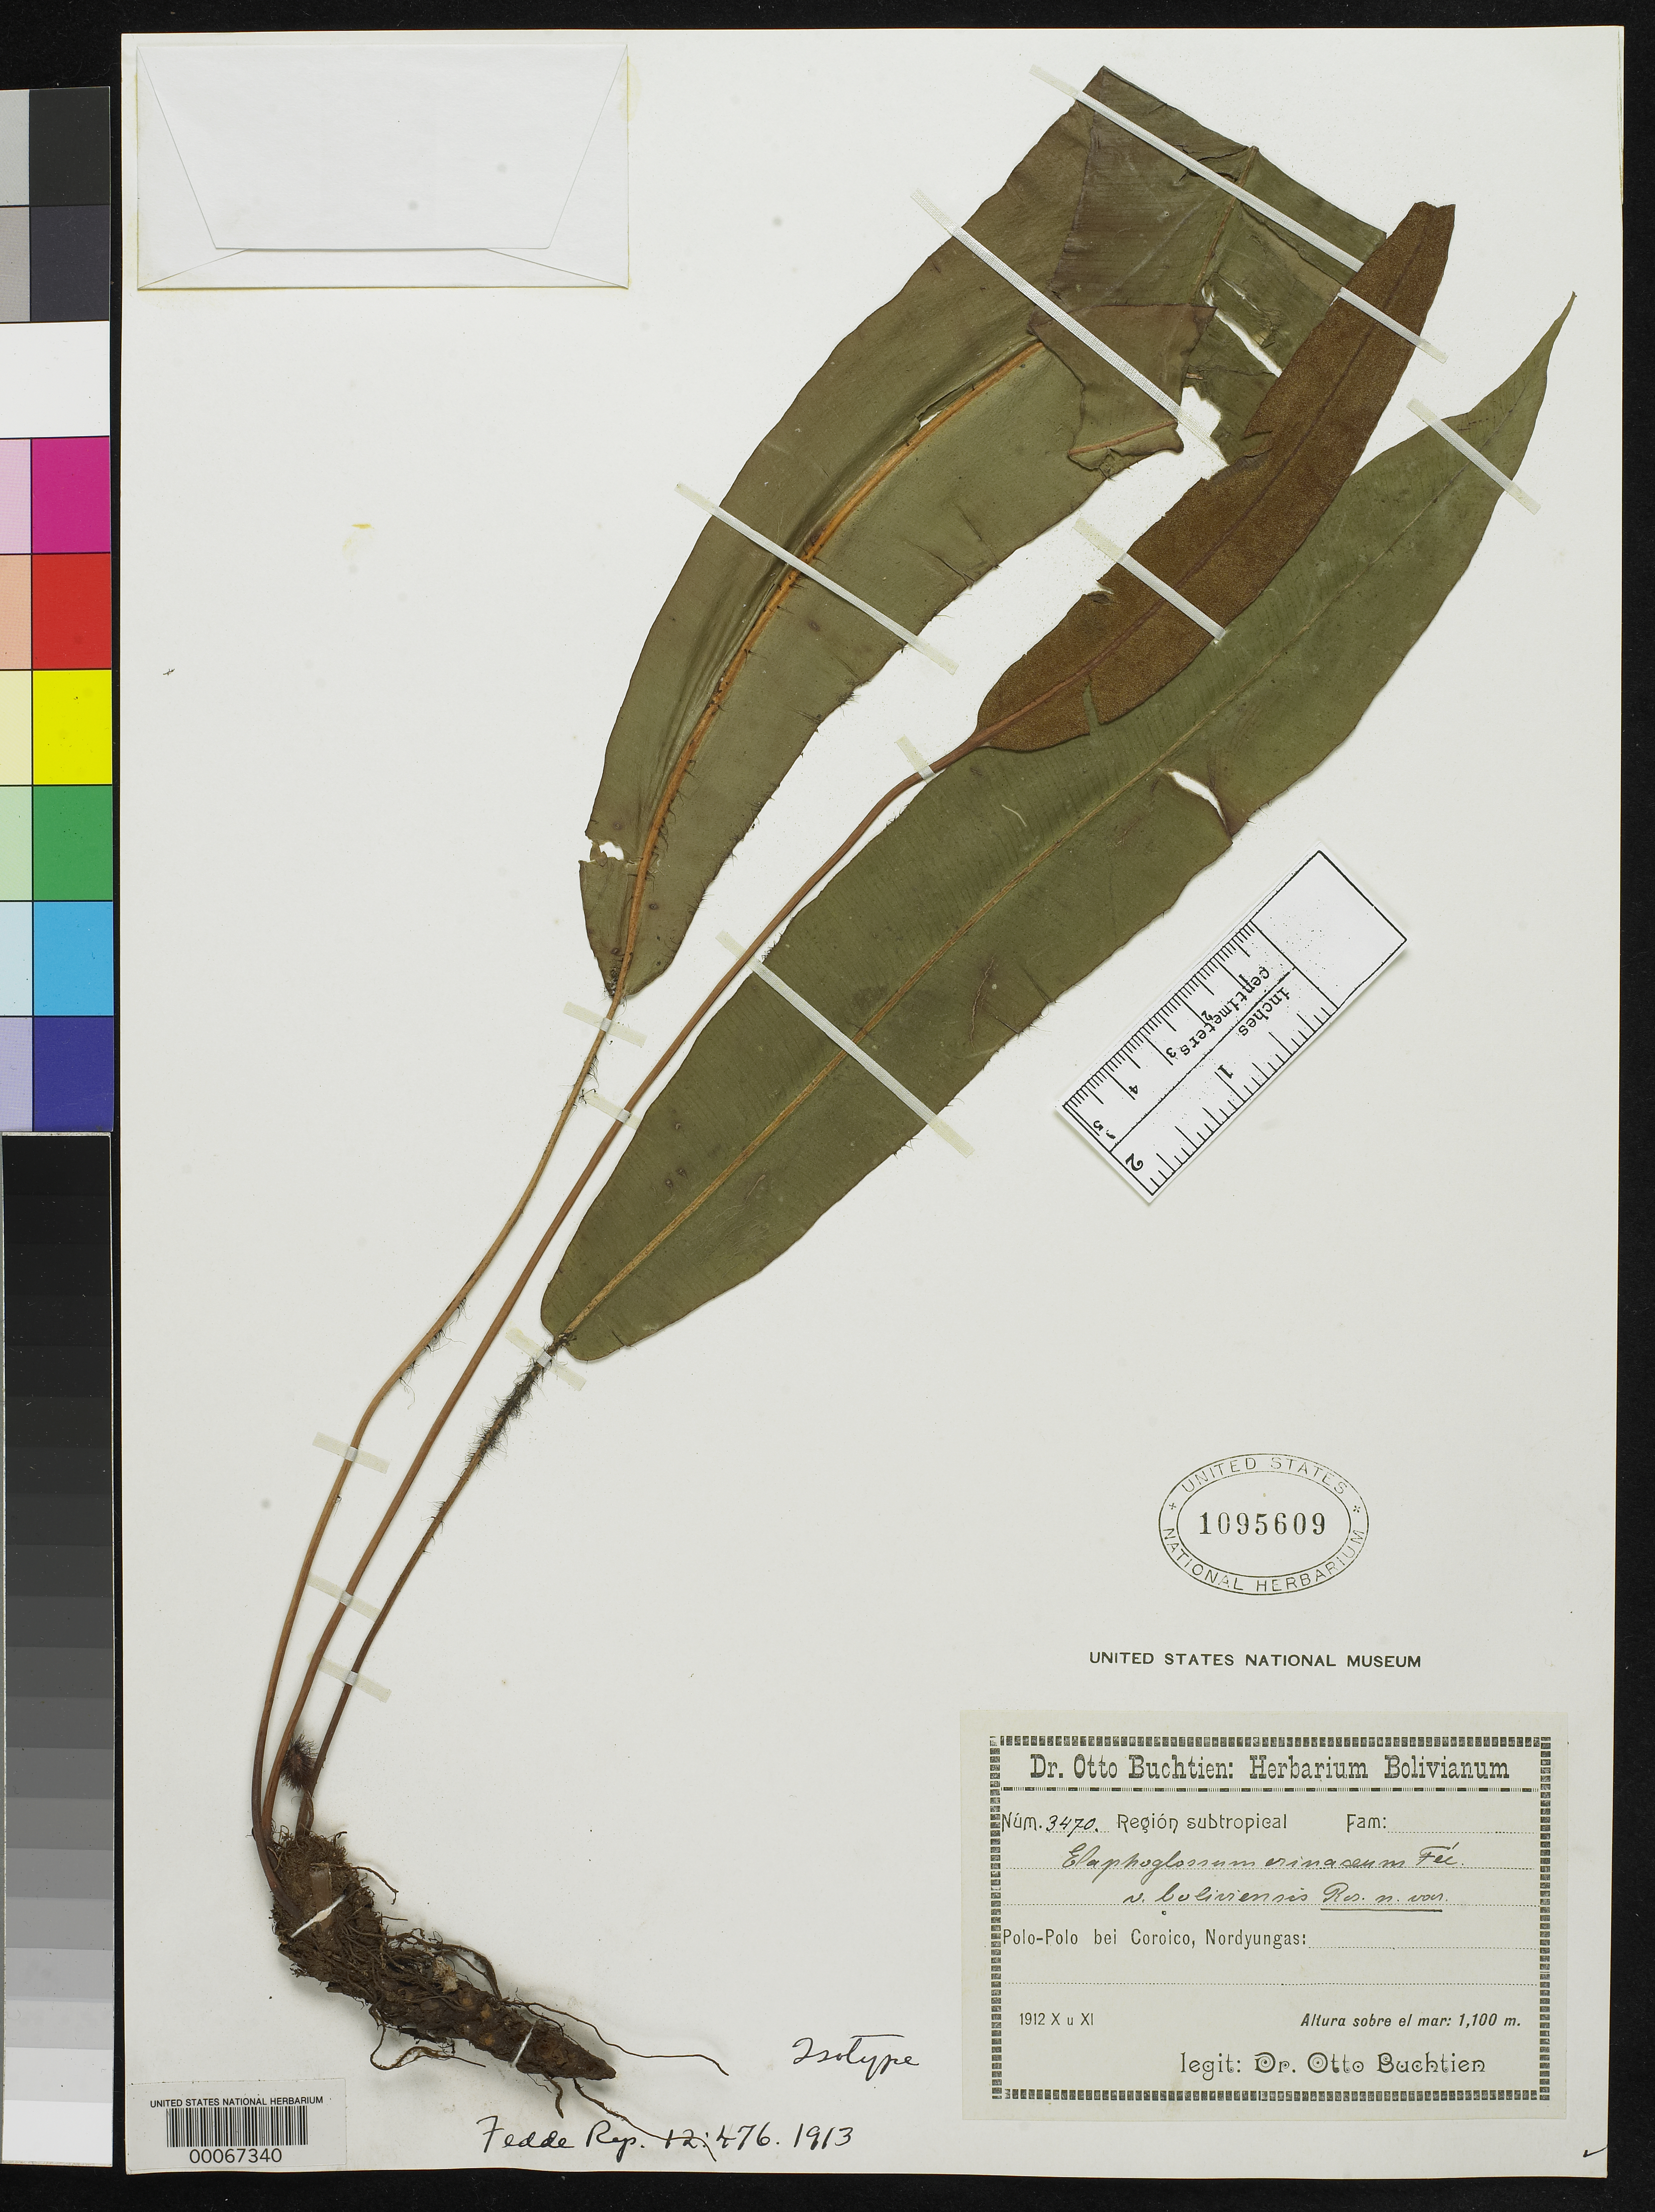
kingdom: Plantae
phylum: Tracheophyta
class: Polypodiopsida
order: Polypodiales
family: Dryopteridaceae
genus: Elaphoglossum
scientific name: Elaphoglossum erinaceum var. boliviensis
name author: Rosenst.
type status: Isotype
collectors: O. Buchtien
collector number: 3470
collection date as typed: Oct 1912 to -- Nov 1912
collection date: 1912-10/1912-11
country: Bolivia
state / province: La Paz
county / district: Nor Yungas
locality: Yungas, Polo-Polo prope Coroico.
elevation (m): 900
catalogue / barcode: US 1095609